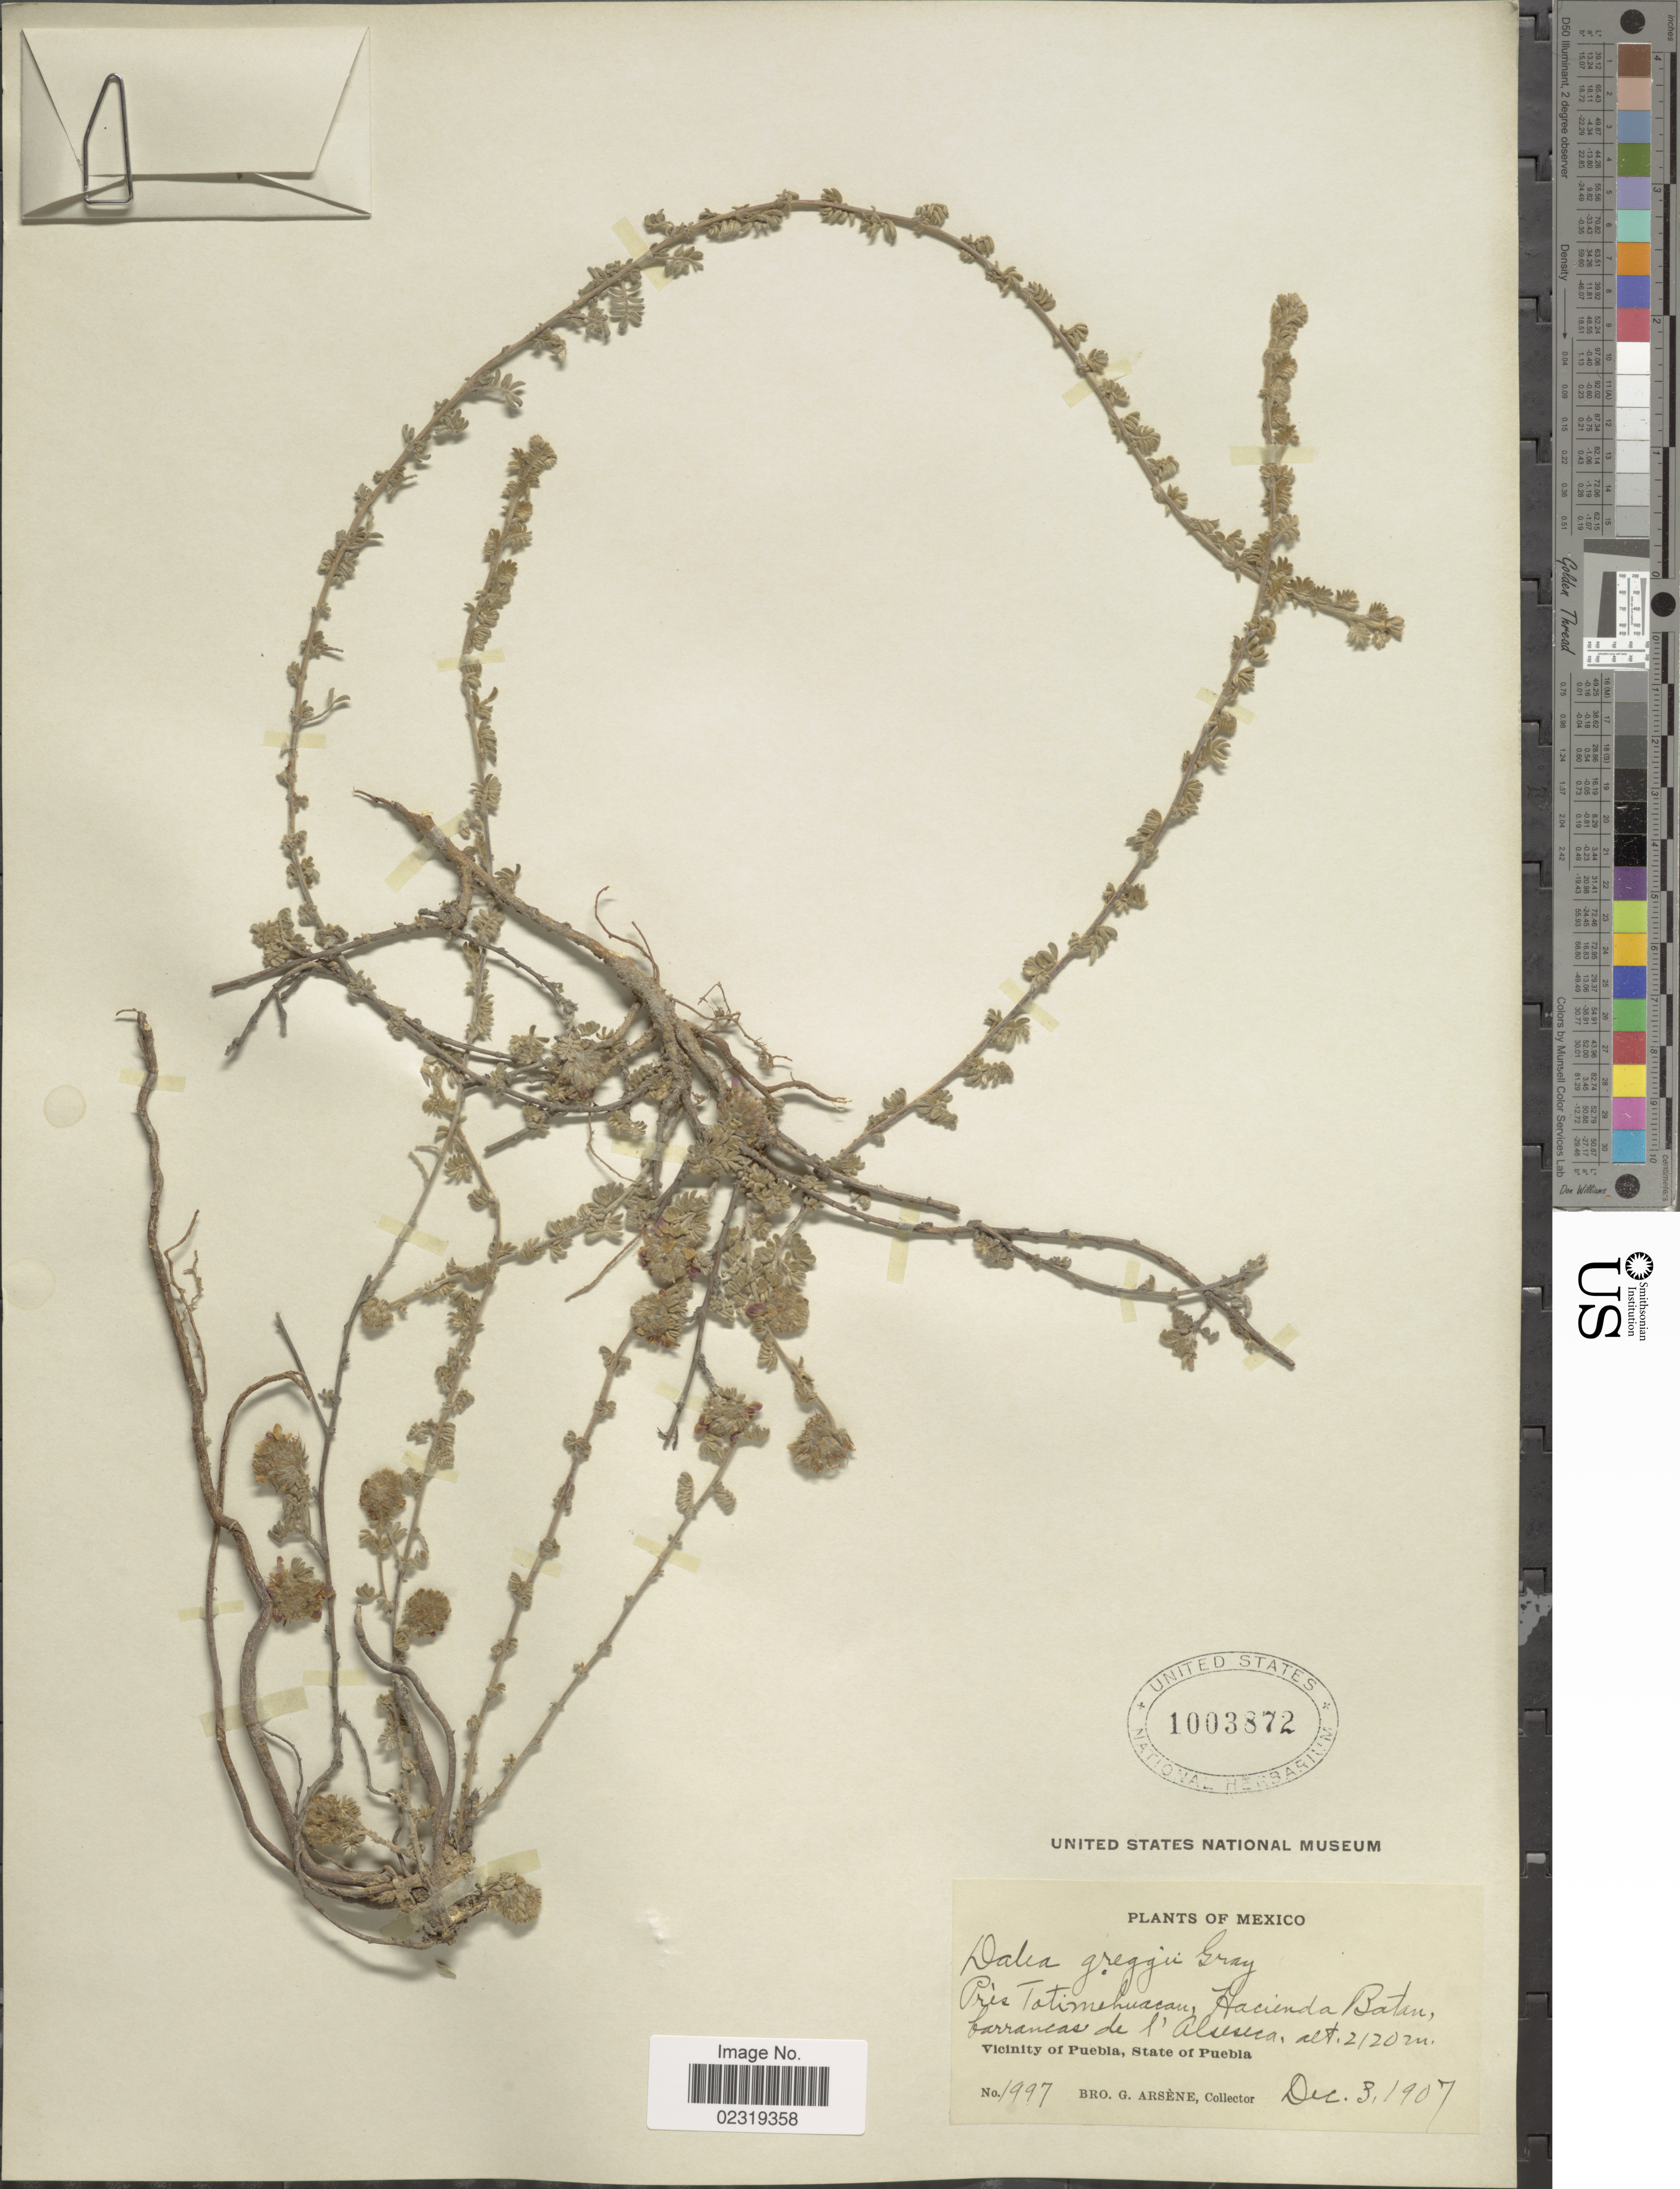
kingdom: Plantae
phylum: Tracheophyta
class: Magnoliopsida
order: Fabales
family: Fabaceae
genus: Dalea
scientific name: Dalea greggii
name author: A. Gray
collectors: Bro. G. Arsène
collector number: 1997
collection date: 1907-12-03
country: Mexico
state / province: Puebla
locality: Près Totimehuacan, Hacienda Batan, barrancas de l'Alseseca. Vicinity of Puebla, State of Puebla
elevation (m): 2120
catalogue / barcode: US 1003872